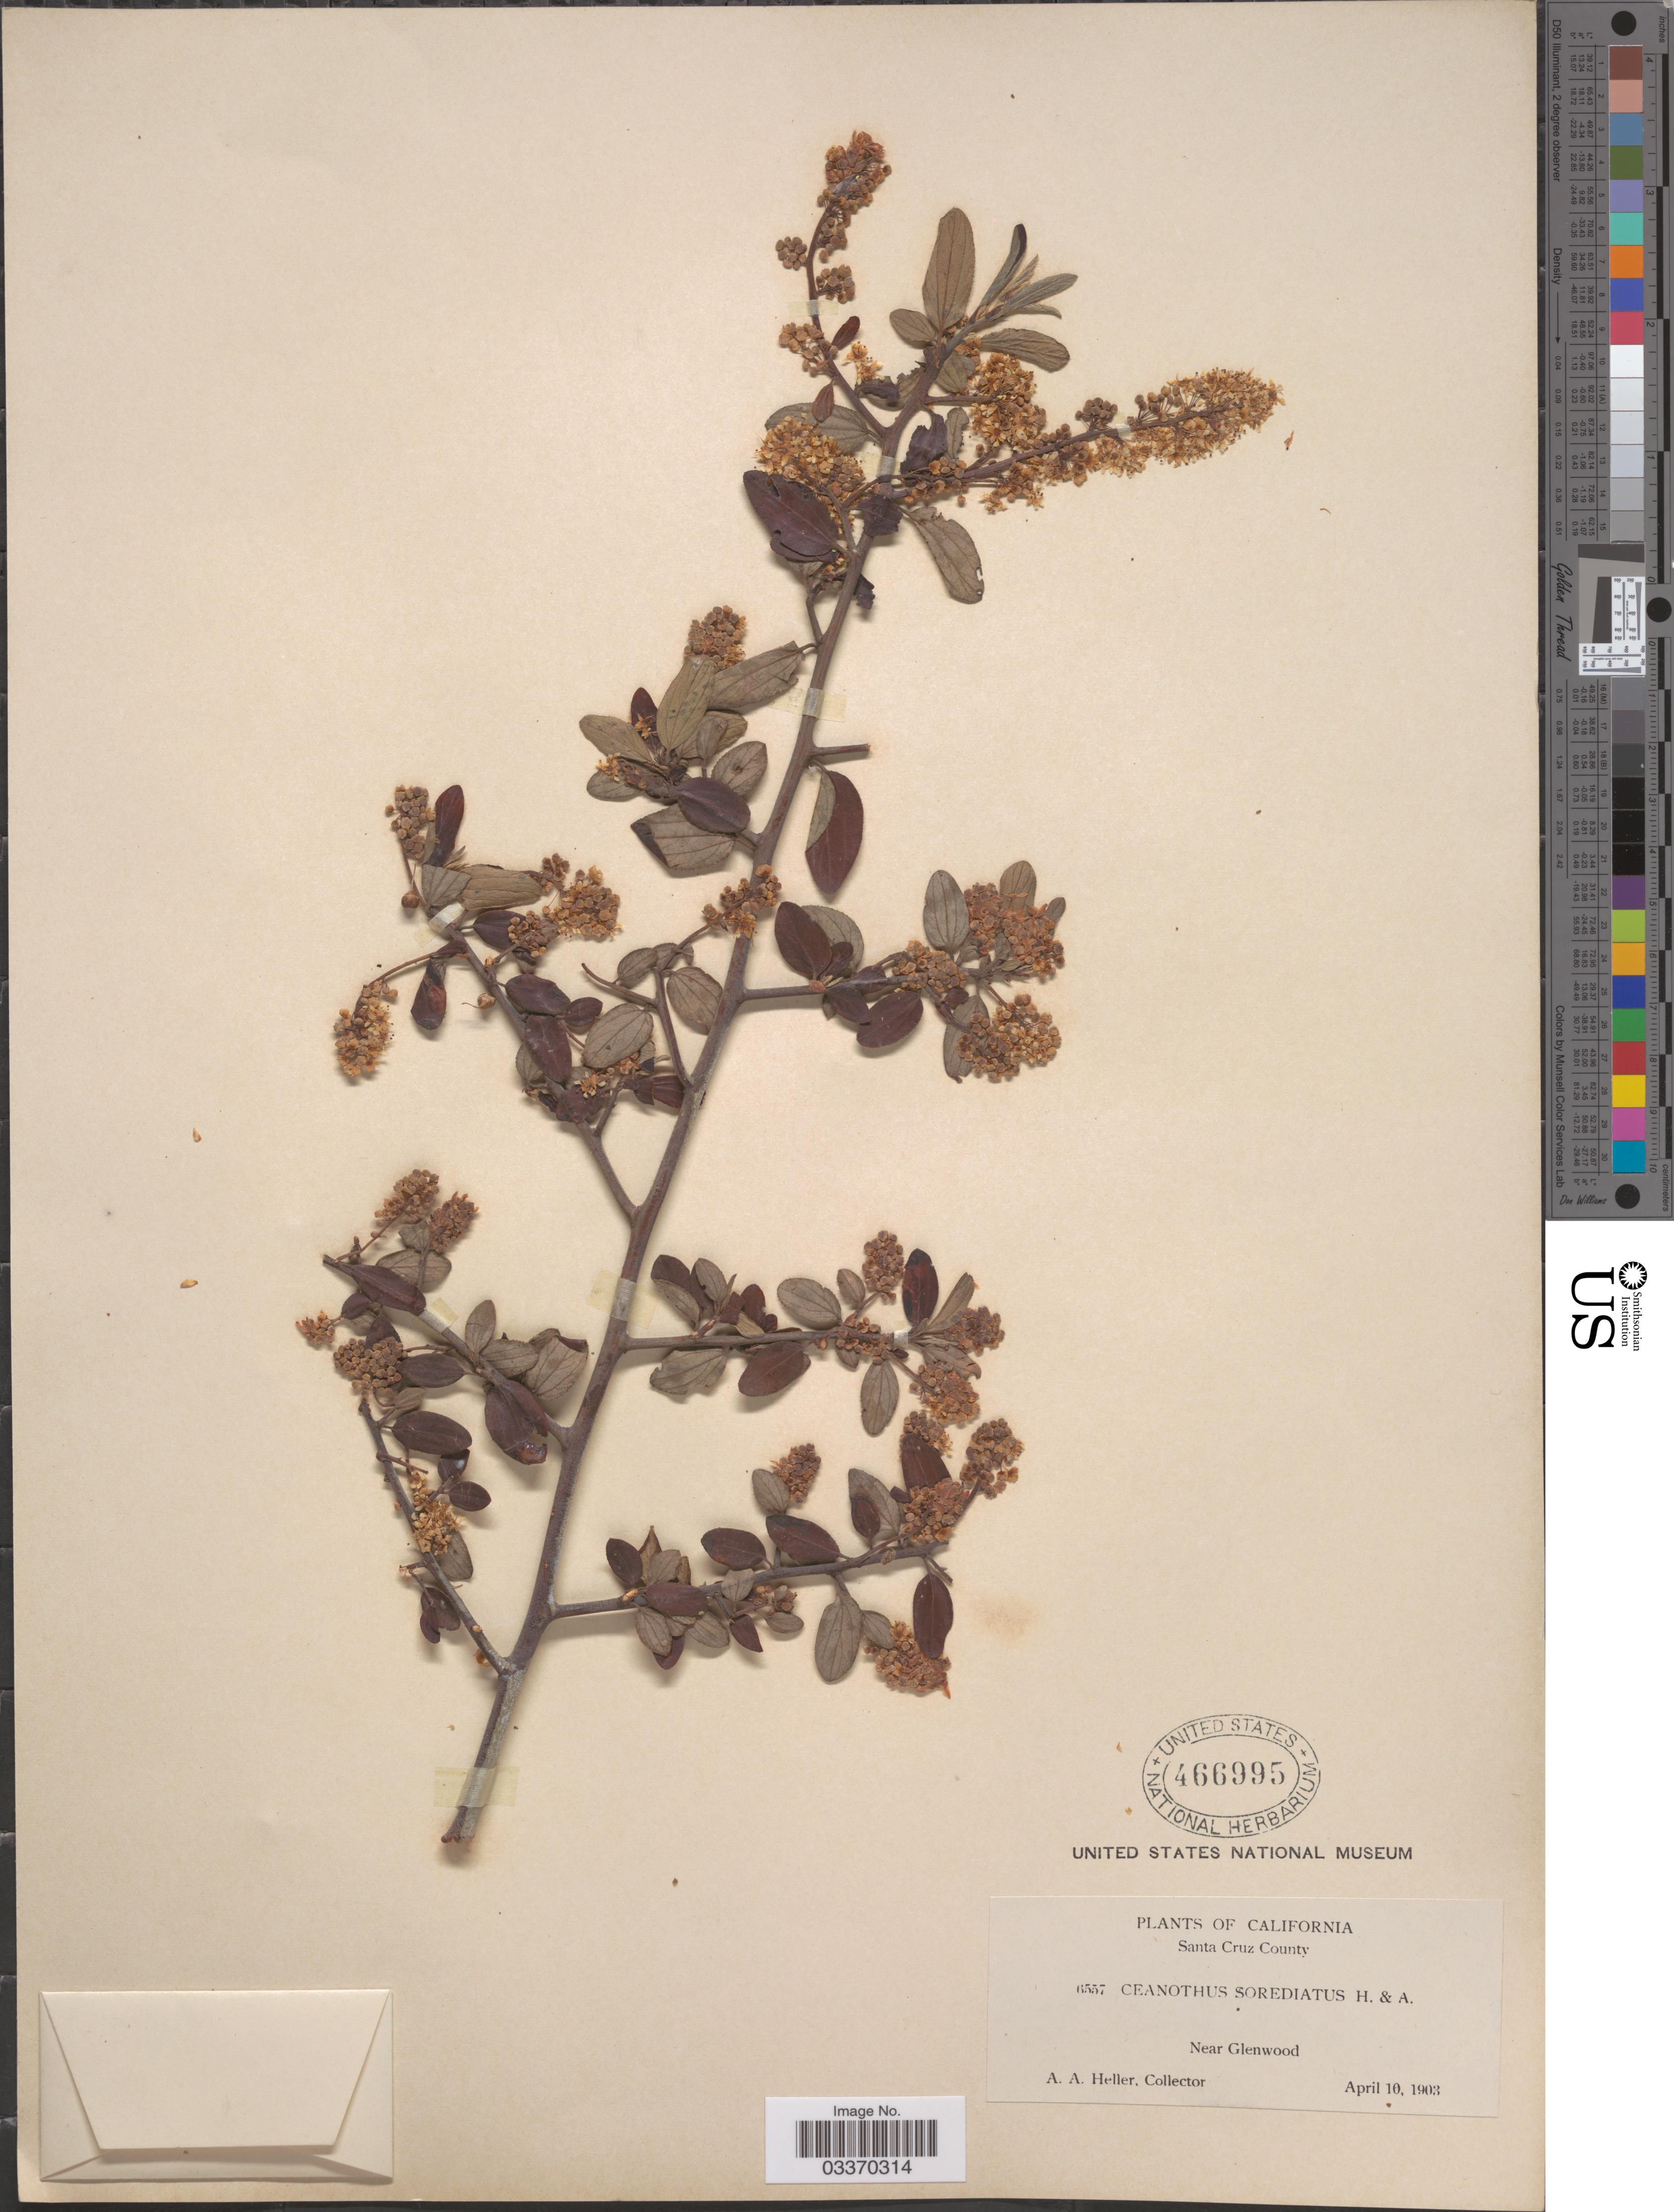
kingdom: Plantae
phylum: Tracheophyta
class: Magnoliopsida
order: Rosales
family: Rhamnaceae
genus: Ceanothus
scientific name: Ceanothus sorediatus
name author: Hook. & Arn.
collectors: A. A. Heller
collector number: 6557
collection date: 1903-04-10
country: United States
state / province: California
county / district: Santa Cruz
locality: Santa Cruz County. Near Glenwood.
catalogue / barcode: US 466995